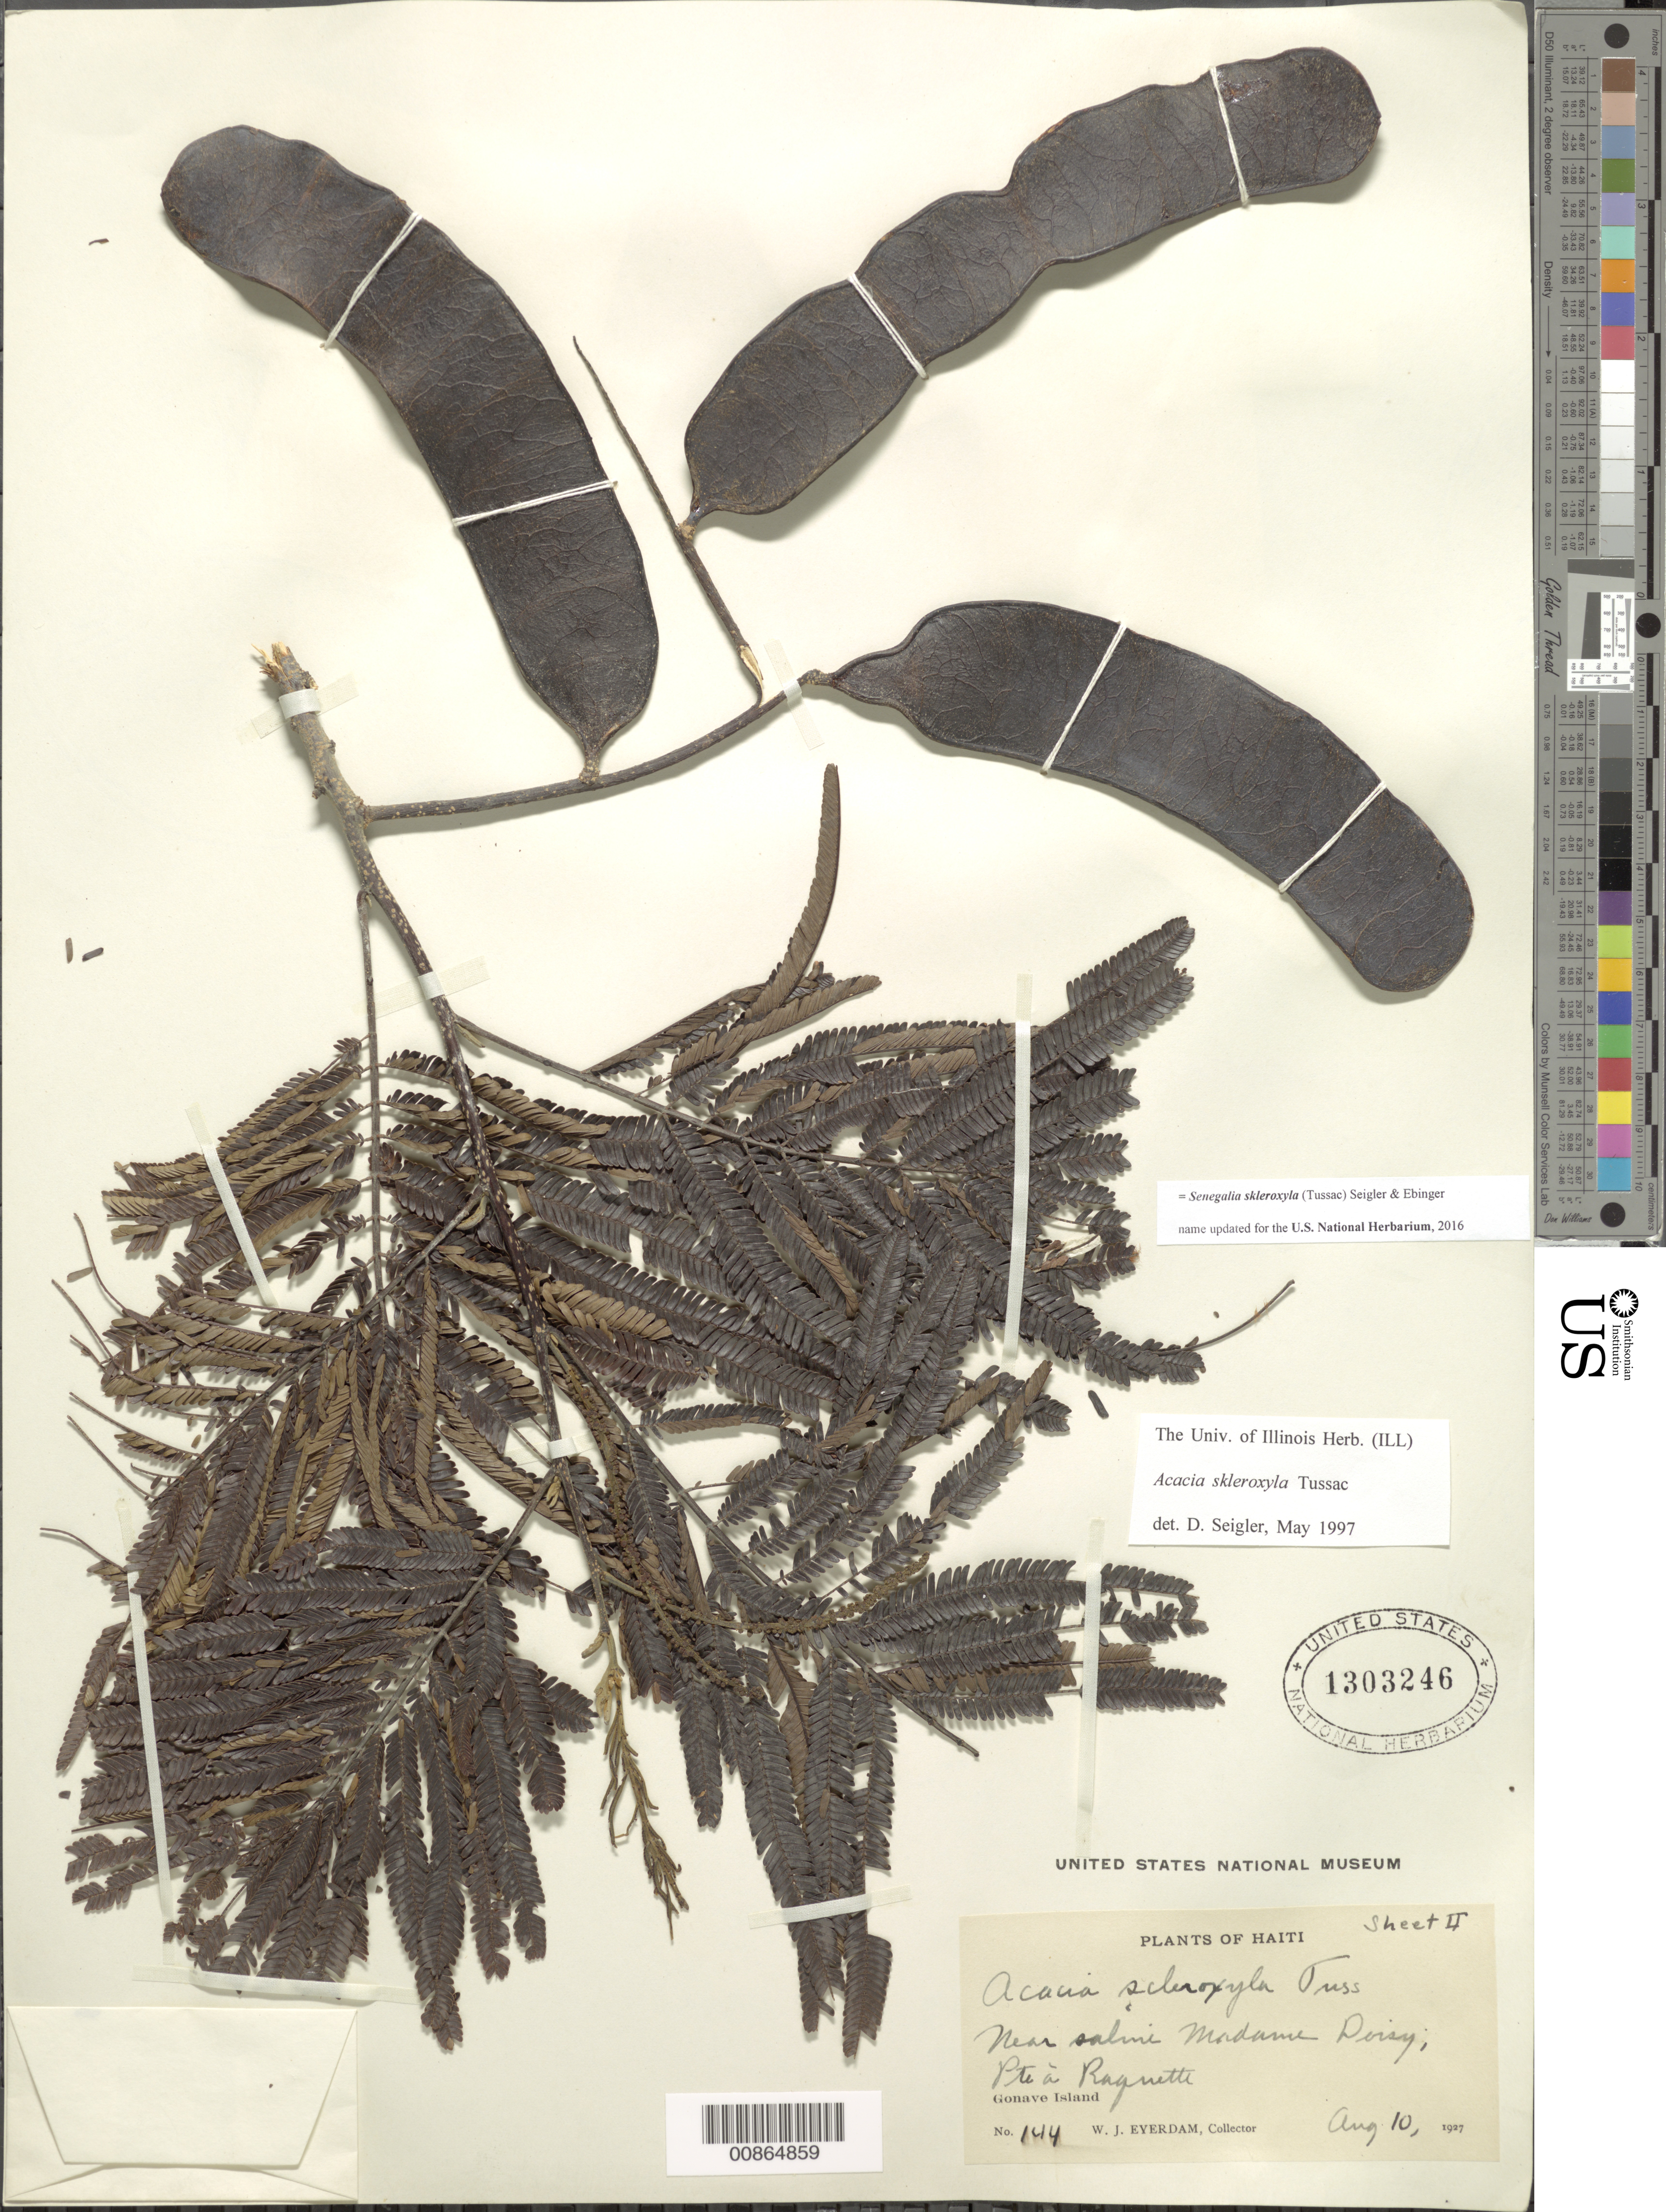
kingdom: Plantae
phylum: Tracheophyta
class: Magnoliopsida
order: Fabales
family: Fabaceae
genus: Parasenegalia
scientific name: Parasenegalia skleroxyla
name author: (Tussac) Seigler & Ebinger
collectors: W. J. Eyerdam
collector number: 144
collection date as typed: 10 Aug 1927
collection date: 1927-08-10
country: Haiti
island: Île de la Gonâve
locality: Gonave Island. Near Saline Madame Doisy, Pte. À Raquette.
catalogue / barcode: US 1303246